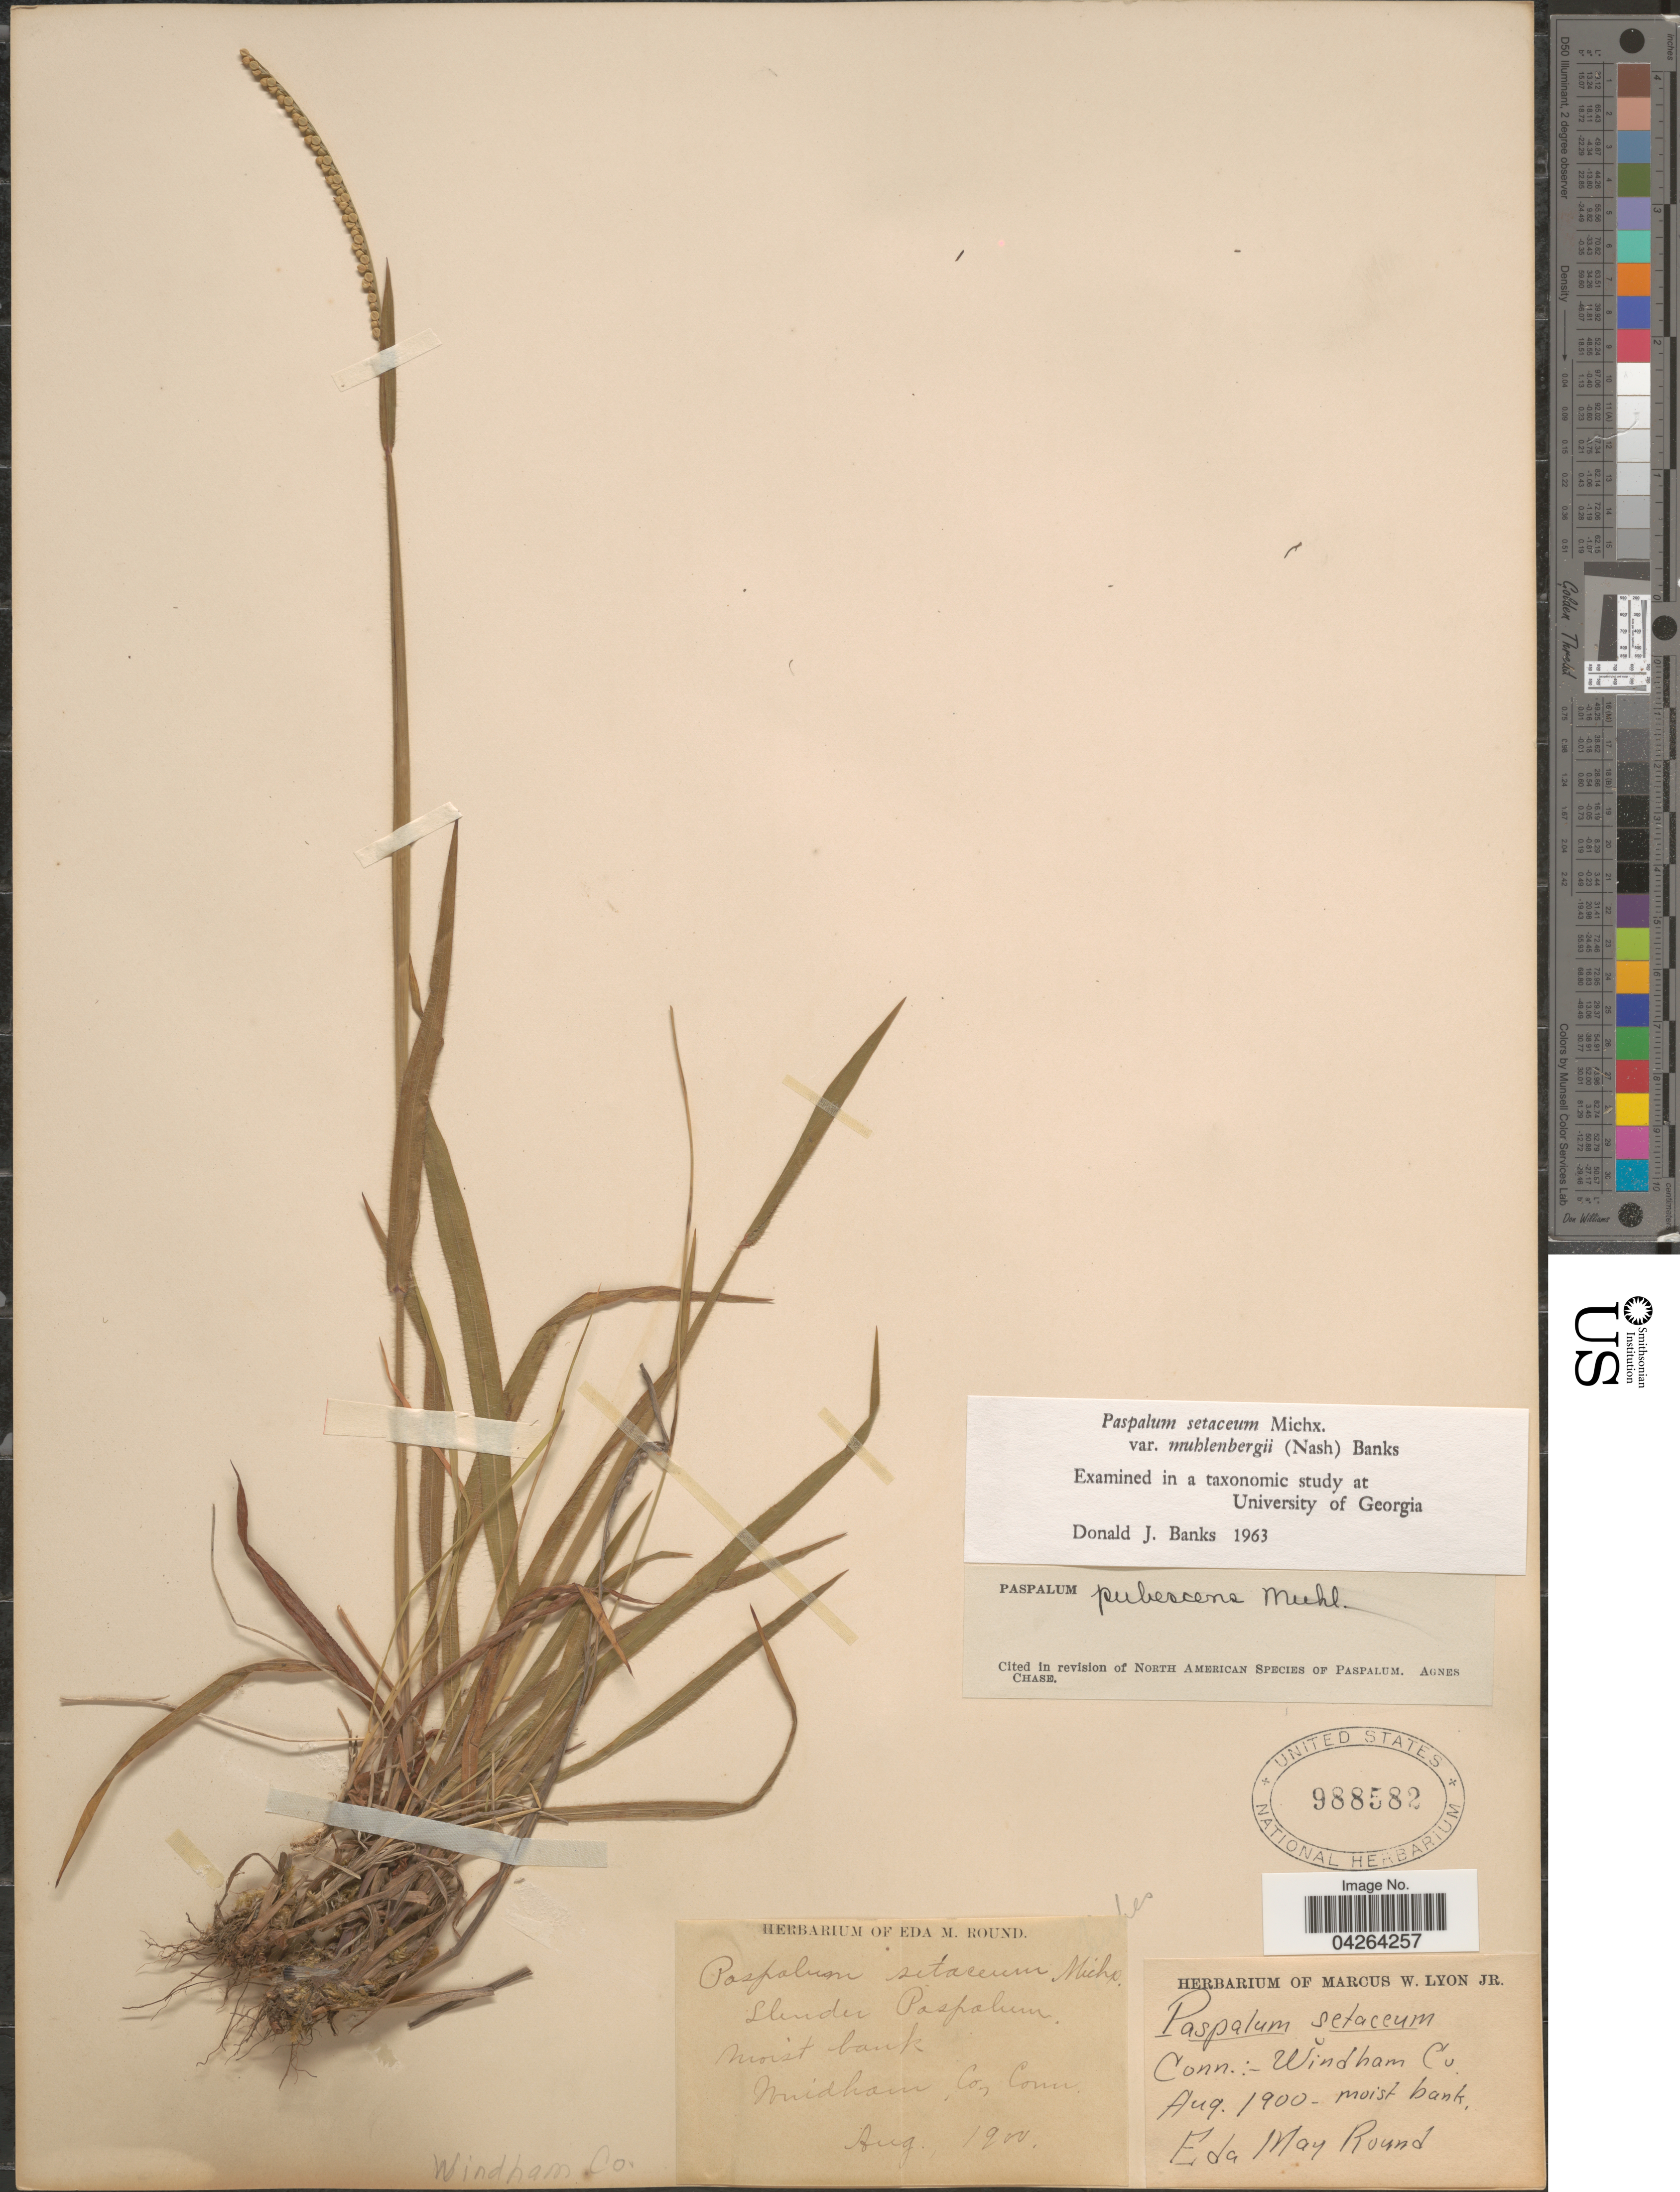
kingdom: Plantae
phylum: Tracheophyta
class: Liliopsida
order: Poales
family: Poaceae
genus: Paspalum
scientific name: Paspalum setaceum var. muhlenbergii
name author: (Nash) D.J. Banks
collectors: E. Round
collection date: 1900-08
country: United States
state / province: Connecticut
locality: Windham Co.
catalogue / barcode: US 988582